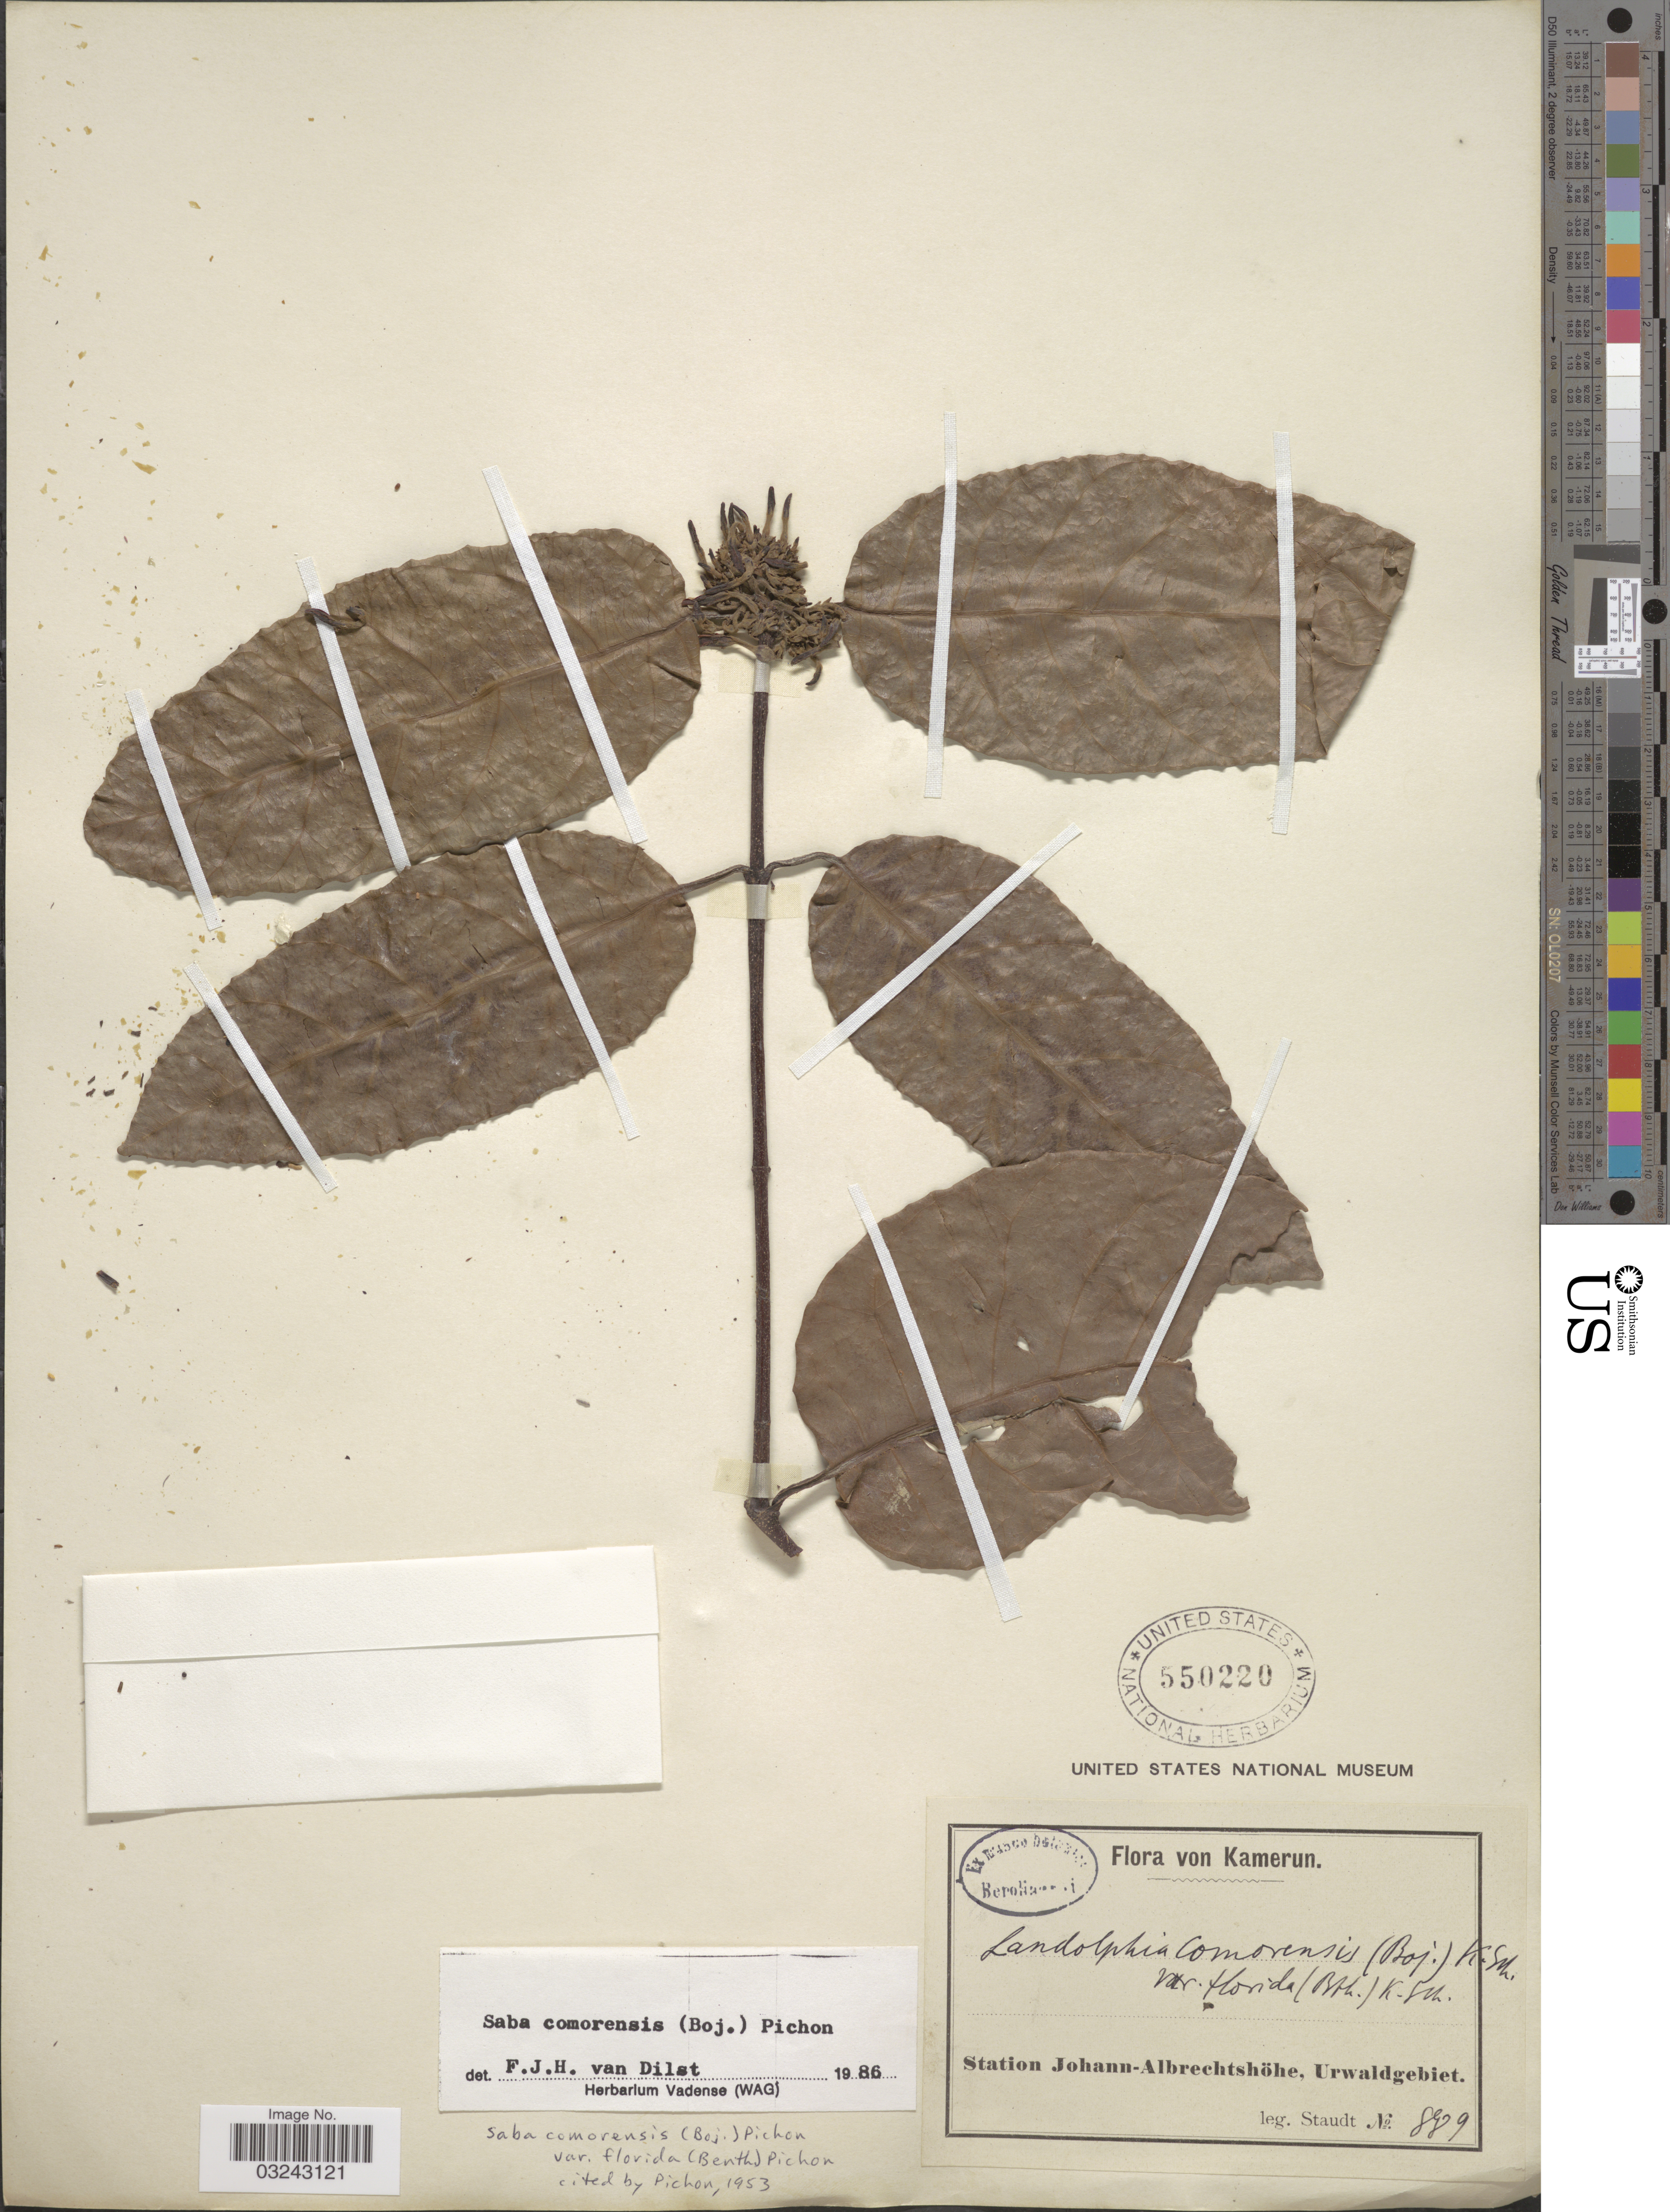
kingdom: Plantae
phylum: Tracheophyta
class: Magnoliopsida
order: Gentianales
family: Apocynaceae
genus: Saba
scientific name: Saba comorensis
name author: (Bojer ex A. DC.) Pichon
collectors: -. Staudt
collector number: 889*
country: Cameroon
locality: Station Johann-Albrechtshöhe, Urwaldgebiet.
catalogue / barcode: US 550220